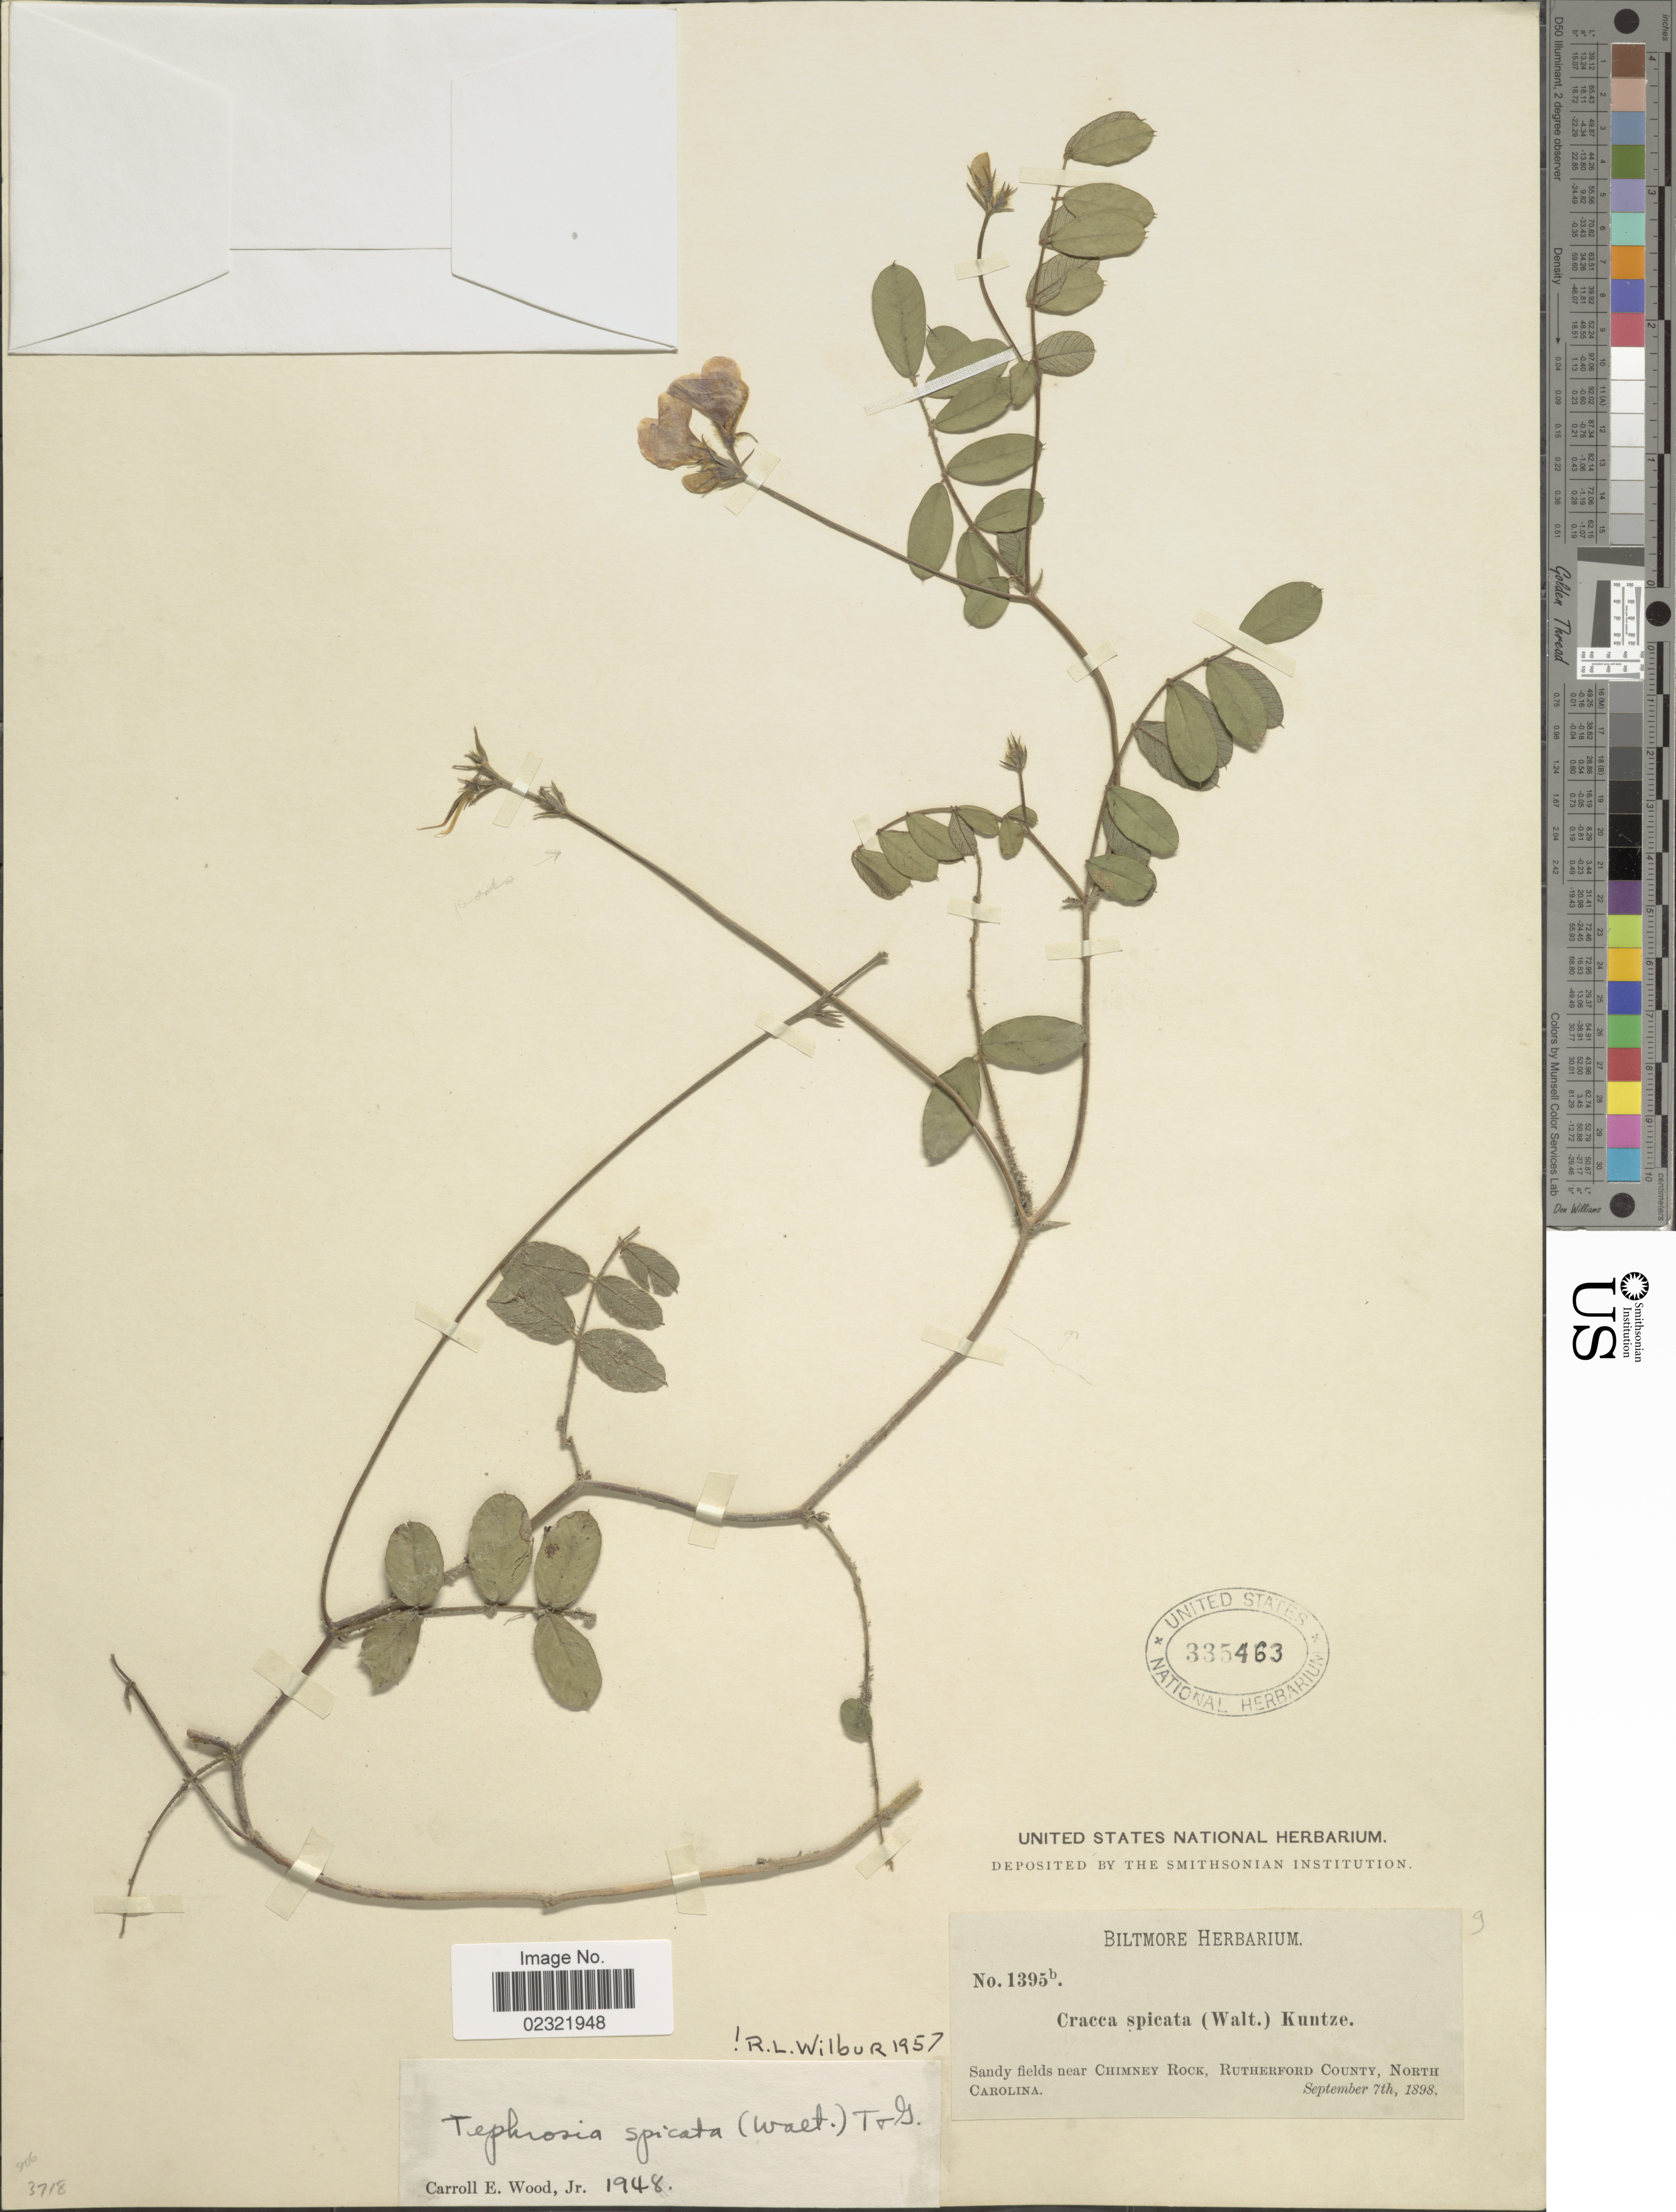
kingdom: Plantae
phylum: Tracheophyta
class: Magnoliopsida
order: Fabales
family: Fabaceae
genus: Tephrosia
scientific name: Tephrosia spicata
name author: (Walter) Torr. & A. Gray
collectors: ex herb. Biltmore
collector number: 1395b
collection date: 1898-09-07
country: United States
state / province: North Carolina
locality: Sandy field near Chimney Rock, Rutherford County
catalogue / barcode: US 335463